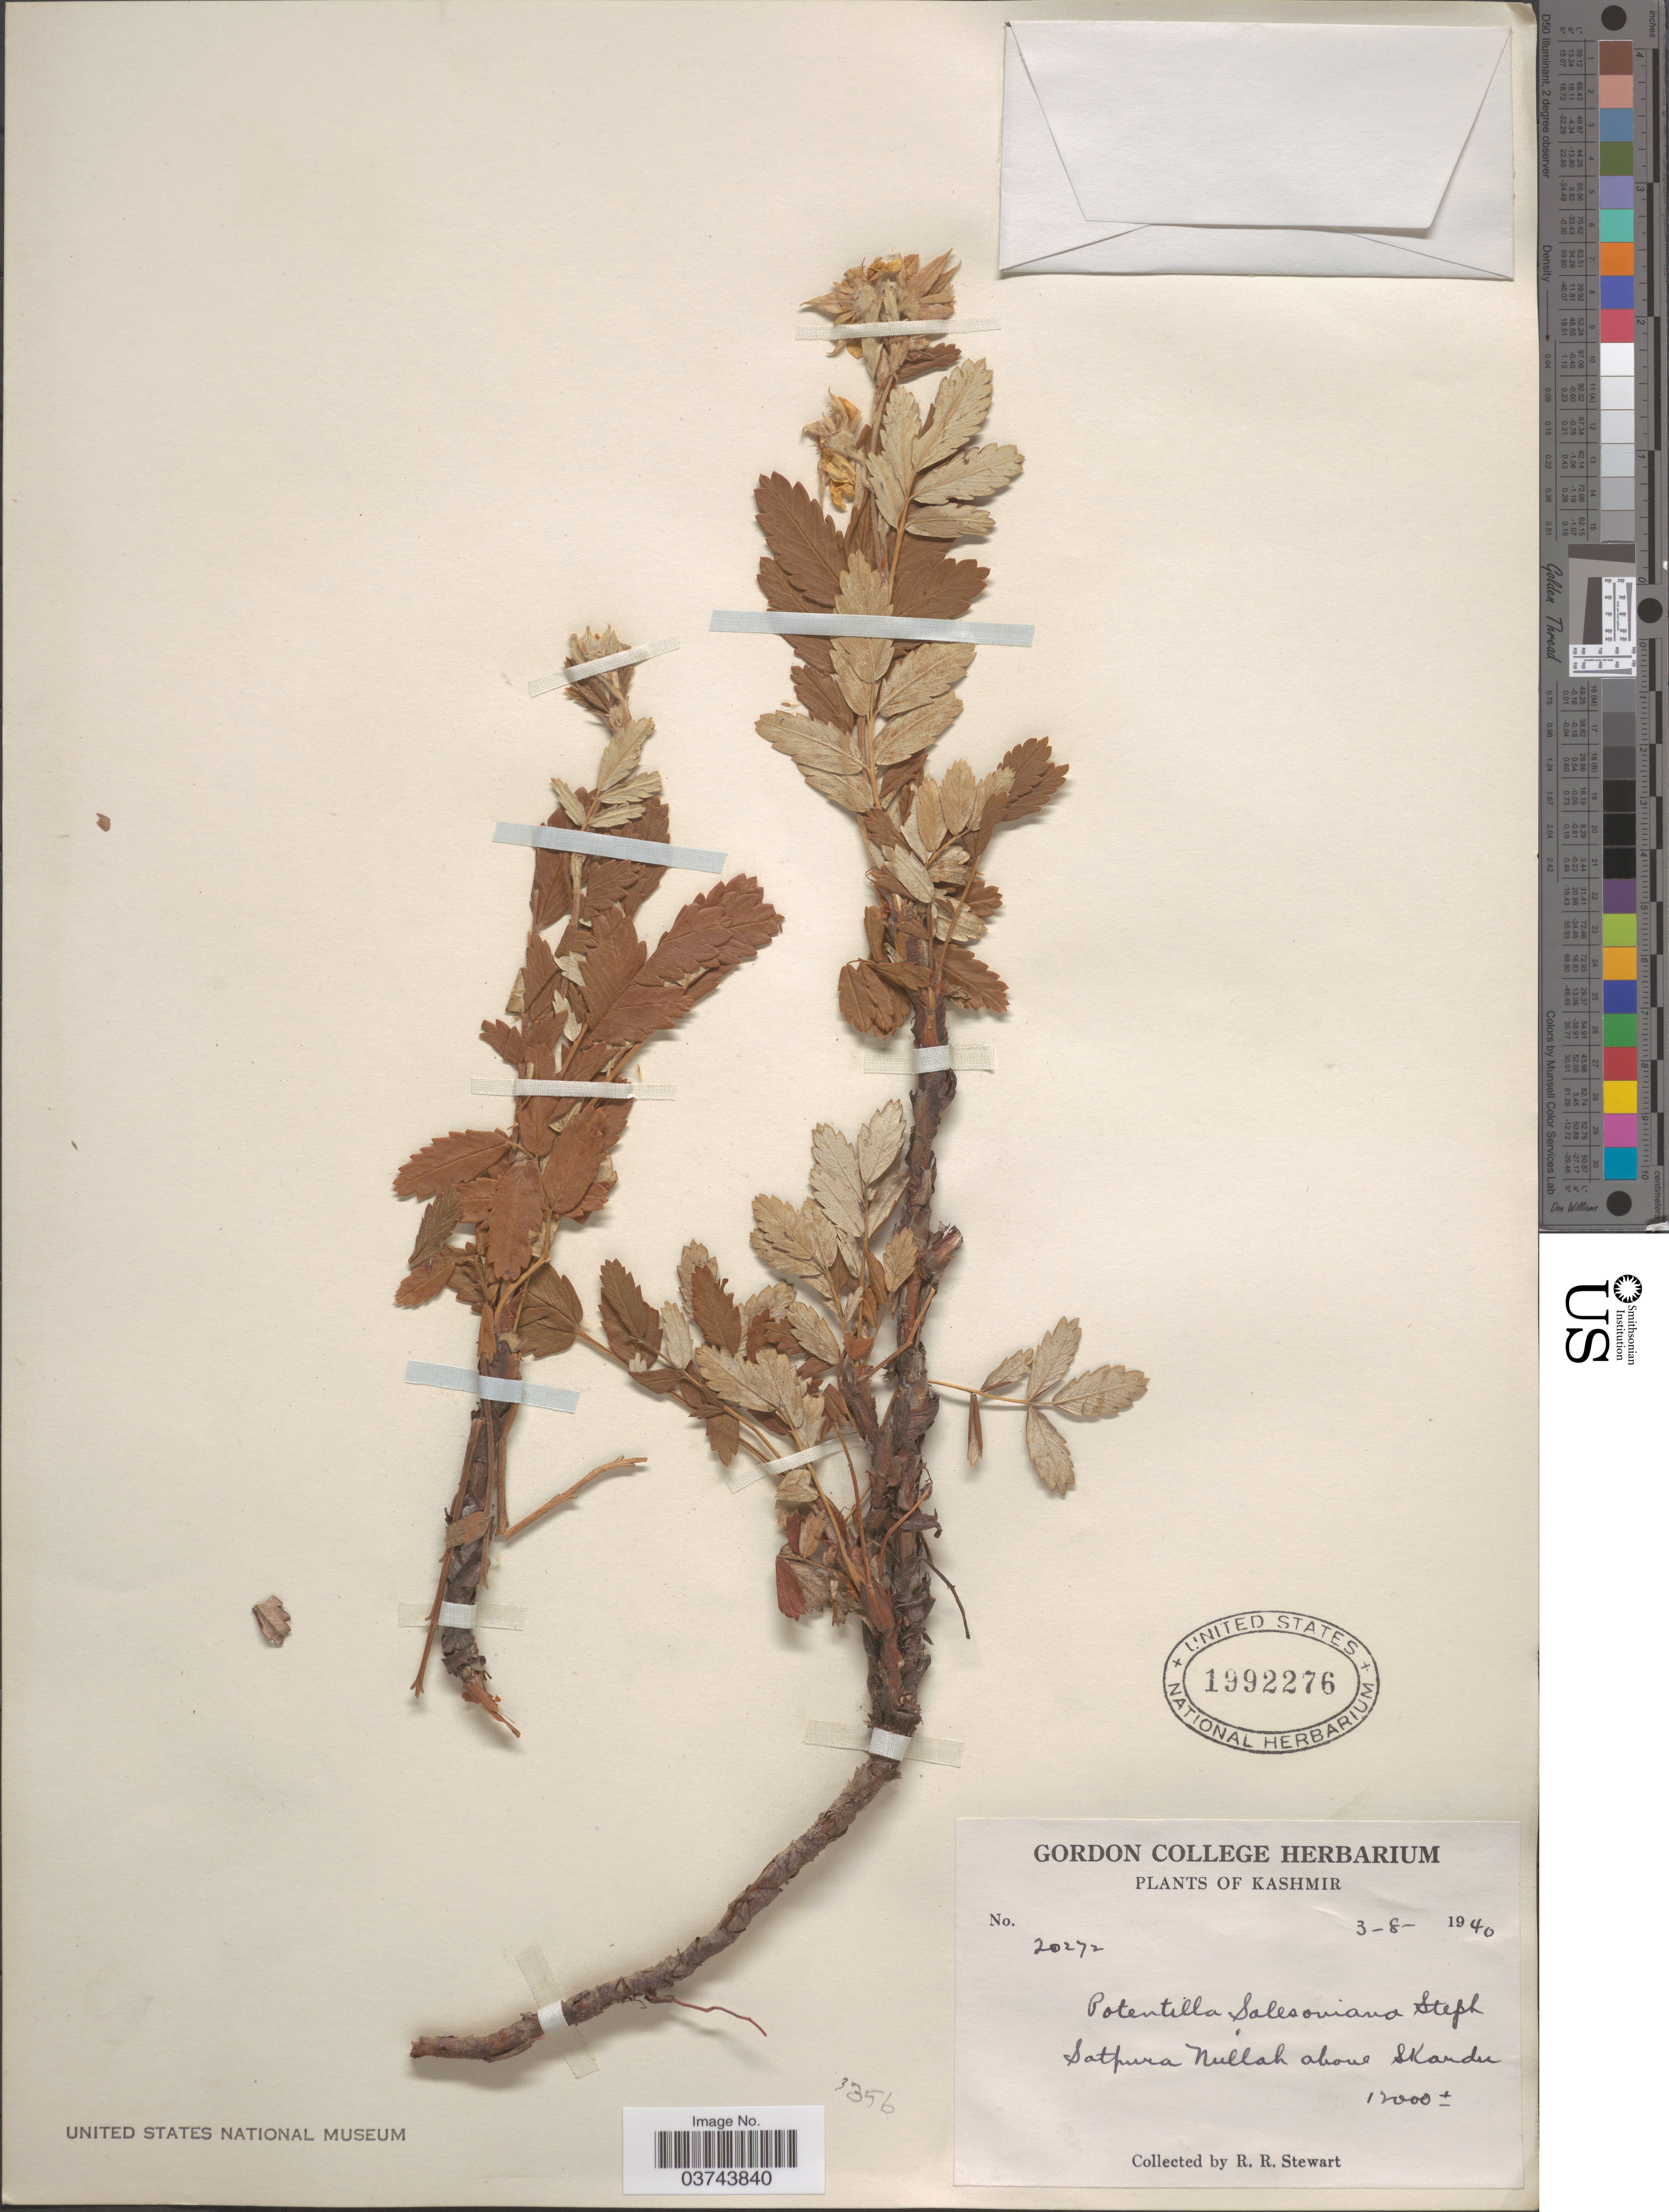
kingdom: Plantae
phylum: Tracheophyta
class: Magnoliopsida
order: Rosales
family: Rosaceae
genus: Farinopsis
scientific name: Farinopsis salesoviana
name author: (Stephan) Chrtek & Soják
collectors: R. Stewart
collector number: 20272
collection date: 1940-08-03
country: India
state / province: Jammu and Kashmir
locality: Kashmir. Satpura Nullah above Skardu.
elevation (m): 3658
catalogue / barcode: US 1992276